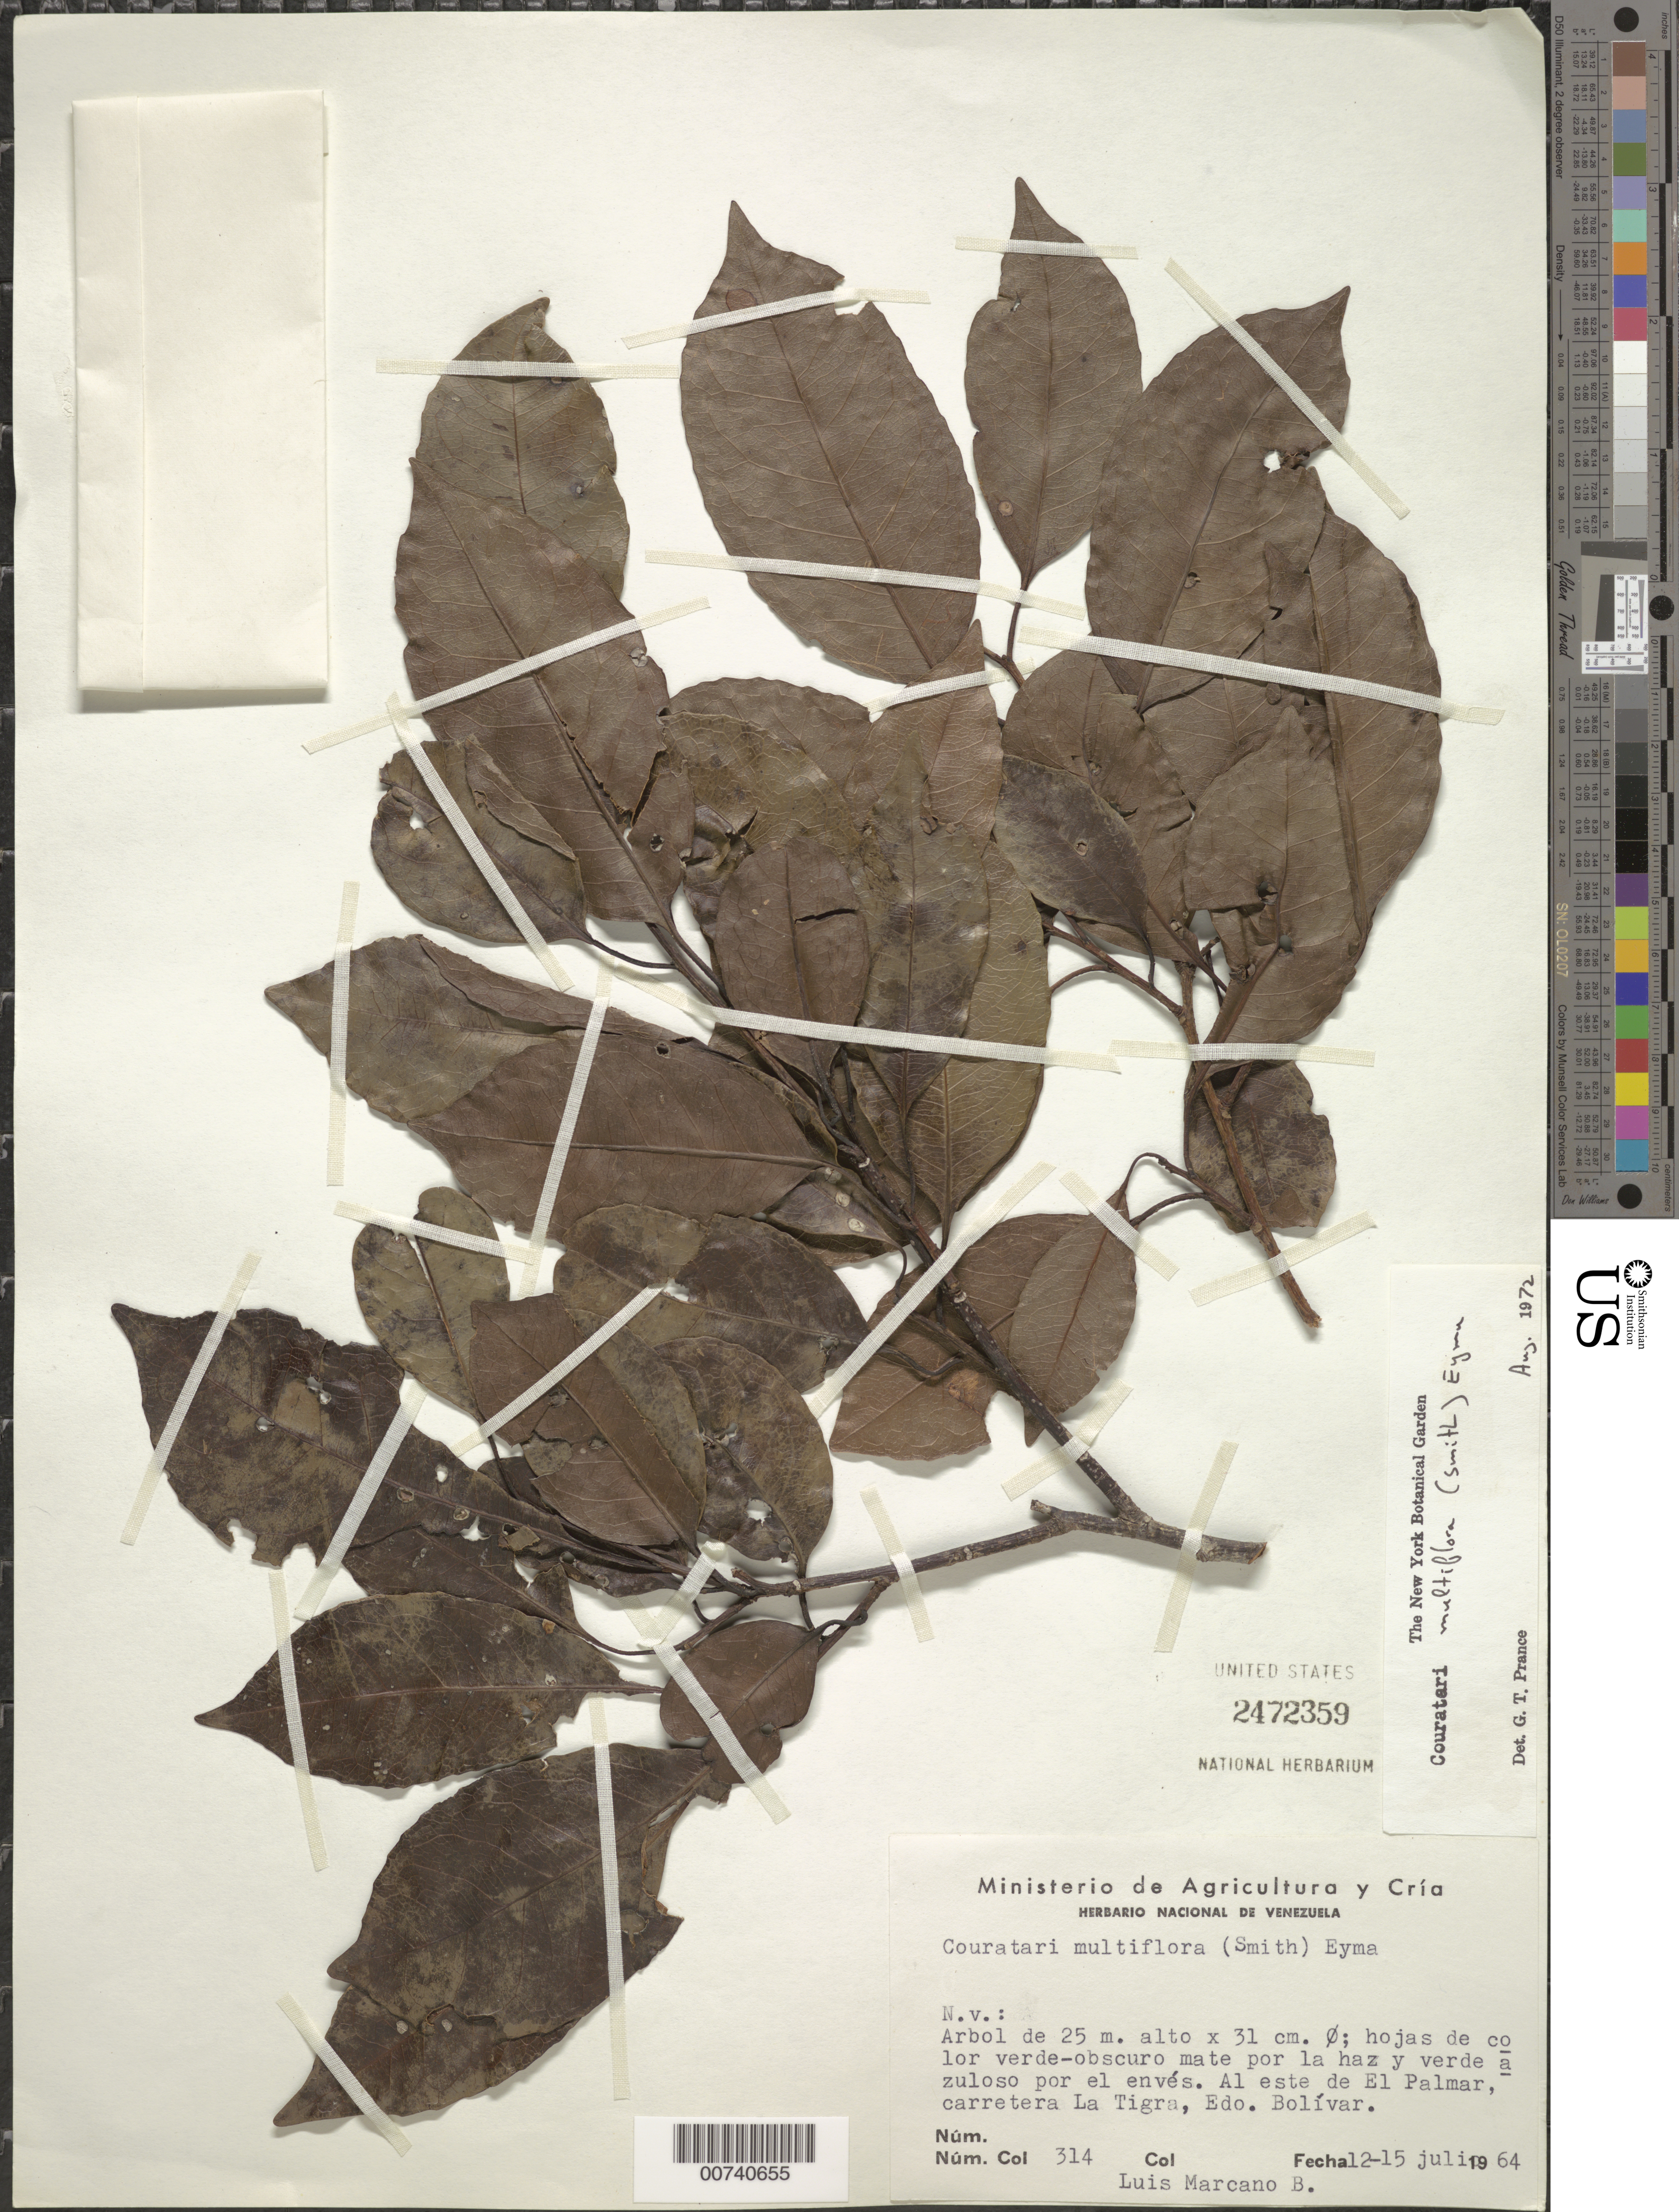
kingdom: Plantae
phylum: Tracheophyta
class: Magnoliopsida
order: Ericales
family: Lecythidaceae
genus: Couratari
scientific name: Couratari multiflora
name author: (Sm.) Eyma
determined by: Prance, G. T.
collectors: L. Marcano-Berti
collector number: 314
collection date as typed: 12-Jul-64 to 15-Jul-64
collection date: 1964-07-12/1964-07-15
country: Venezuela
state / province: Bolívar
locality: El Palmar, este de; carretera La Tigra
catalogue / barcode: US 2472359